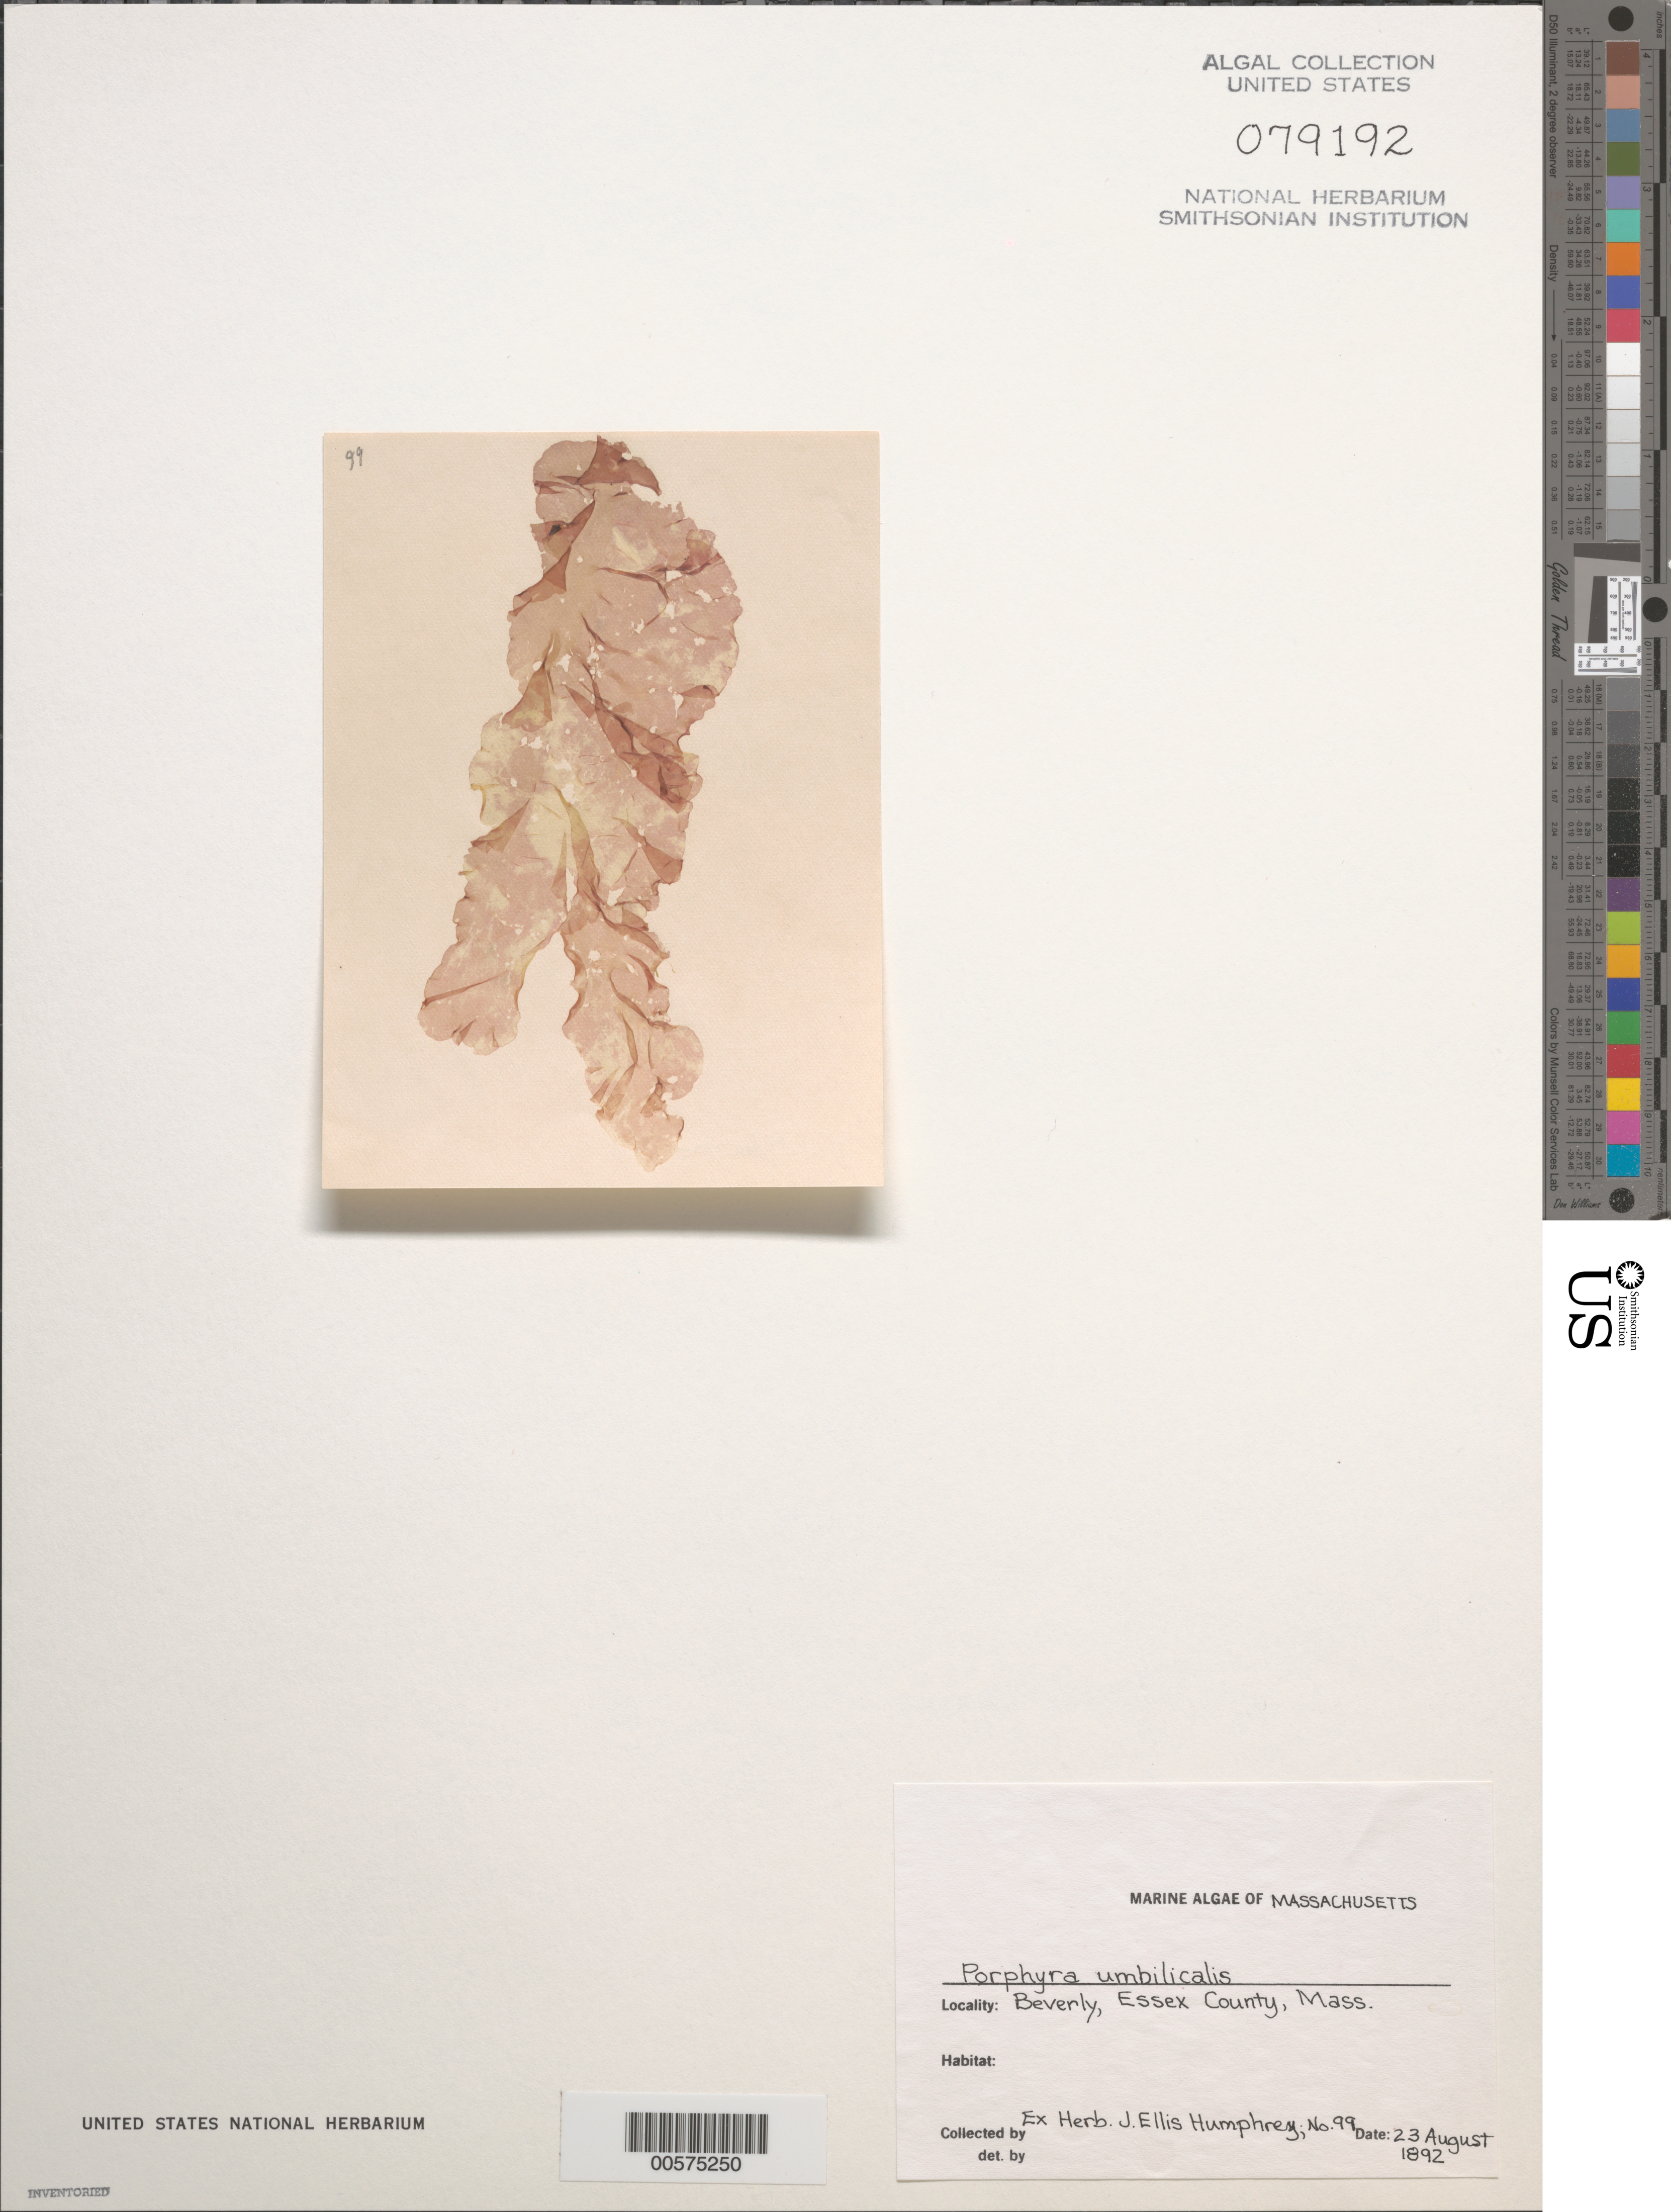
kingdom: Plantae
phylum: Rhodophyta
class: Bangiophyceae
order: Bangiales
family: Bangiaceae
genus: Porphyra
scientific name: Porphyra umbilicalis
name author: Kütz.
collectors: J. Humphrey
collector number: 99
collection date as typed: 23 Aug 1892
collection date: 1892-08-23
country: United States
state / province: Massachusetts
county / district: Essex County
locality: Beverly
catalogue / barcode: US 79192